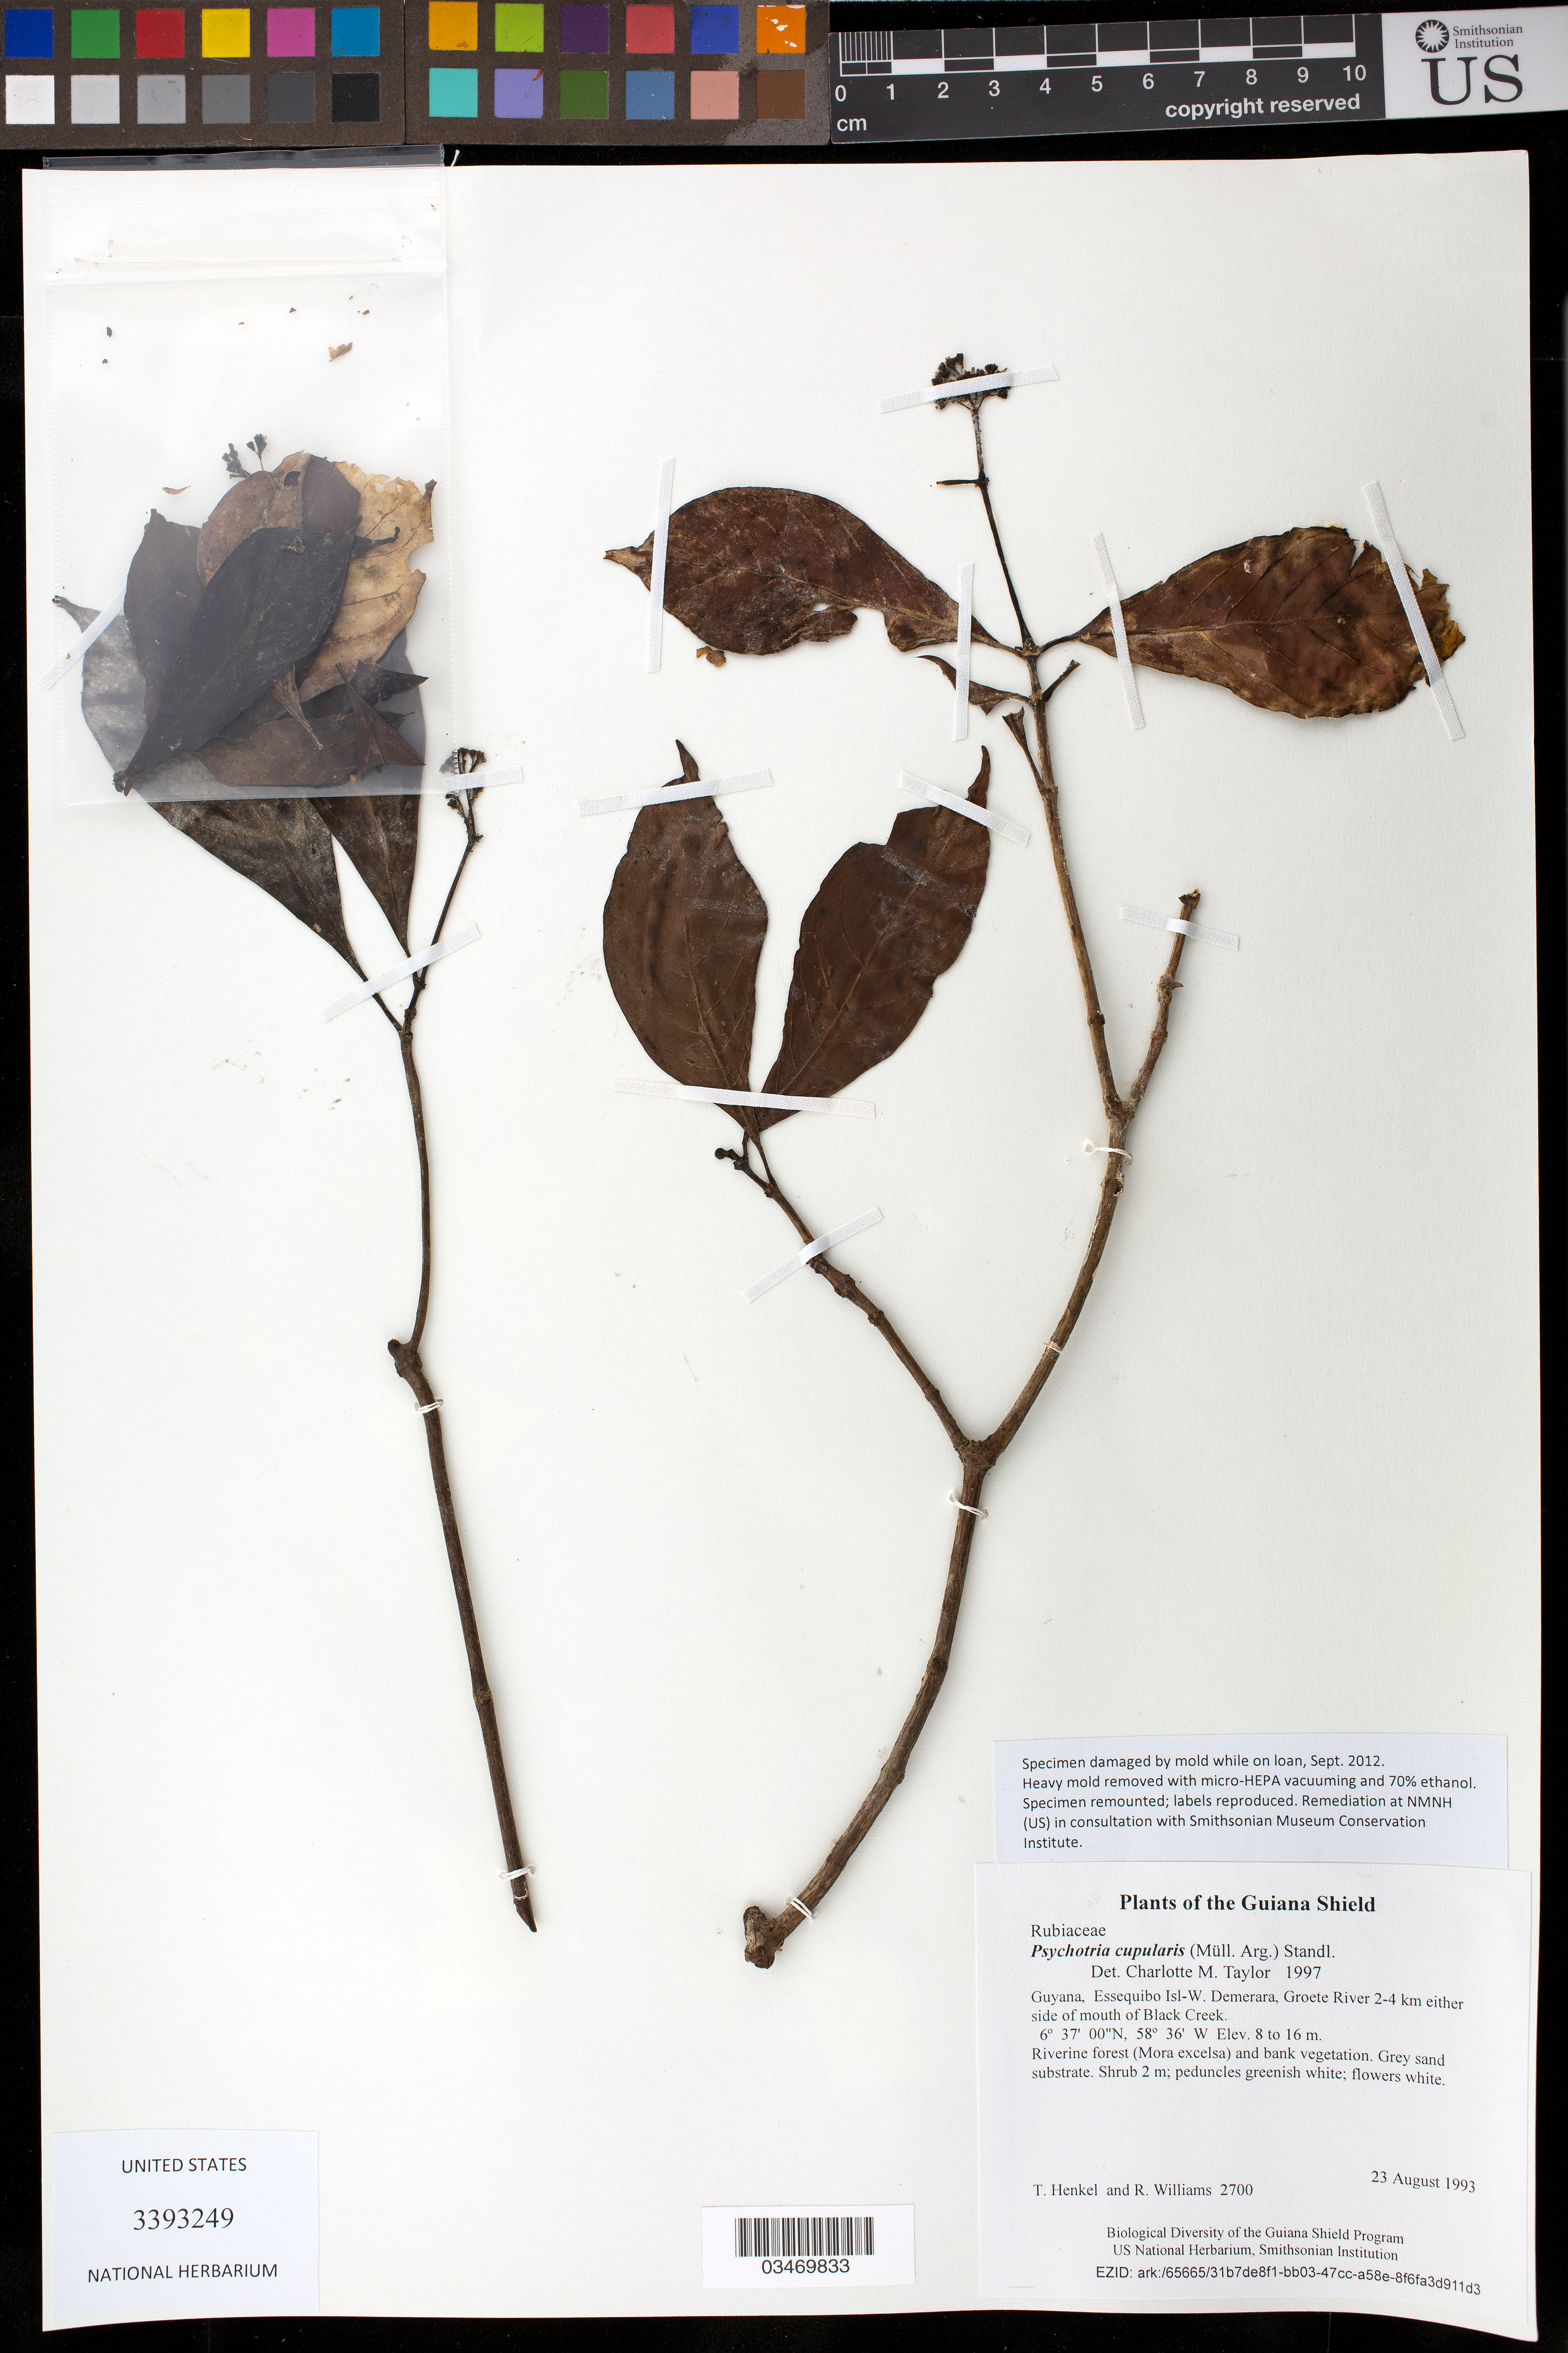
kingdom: Plantae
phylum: Tracheophyta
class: Magnoliopsida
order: Gentianales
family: Rubiaceae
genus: Psychotria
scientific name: Psychotria cupularis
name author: (Müll. Arg.) Standl.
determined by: Taylor, Charlotte M.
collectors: T. Henkel & R. Williams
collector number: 2700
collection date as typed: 23 August 1993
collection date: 1993-08-23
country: Guyana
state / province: Essequibo Isl-W. Demerara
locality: Groete River 2-4 km either side of mouth of Black Creek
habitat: Riverine forest (Mora excelsa) and bank vegetation. Grey sand substrate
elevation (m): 8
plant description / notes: Distribution: Specimen damaged by mold while on loan, Sept. 2012. Heavy mold removed with micro-HEPA vacuuming and 70% ethanol. Specimen remounted; labels reproduced. Remediation at NMNH (US) in consultation with Smithsonian Museum Conservation Institute.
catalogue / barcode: US 3393249